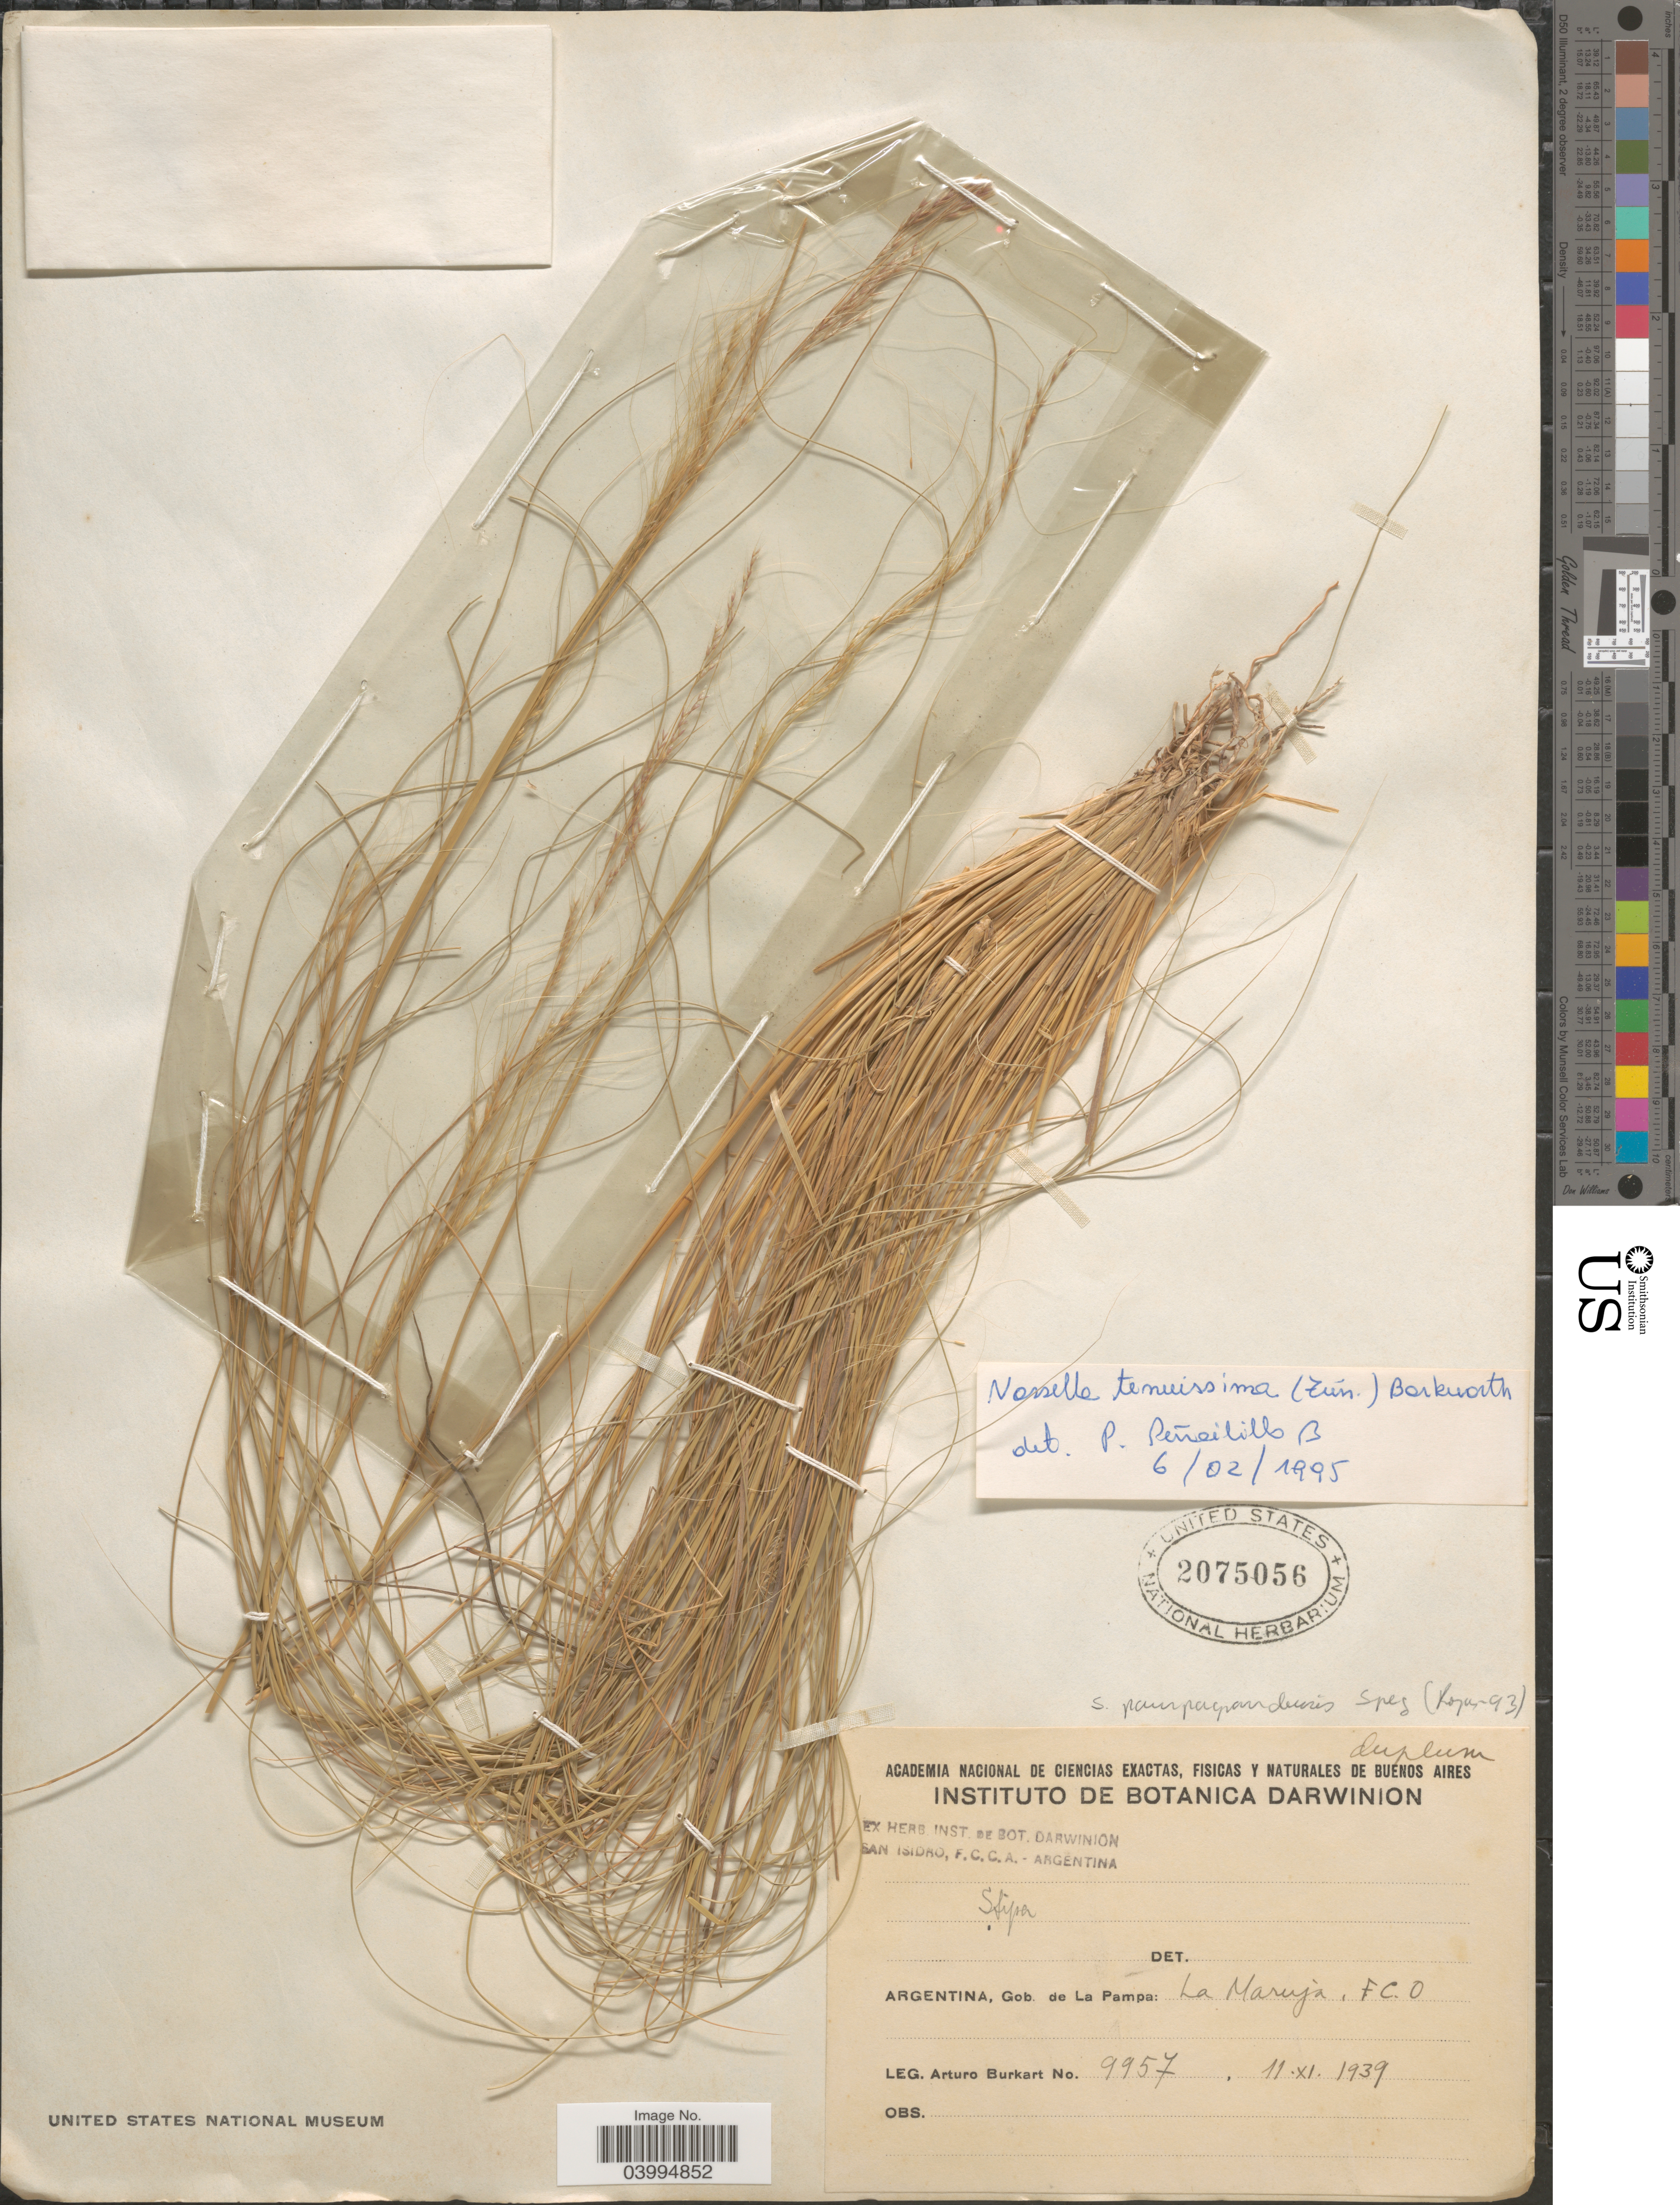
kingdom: Plantae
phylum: Tracheophyta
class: Liliopsida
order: Poales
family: Poaceae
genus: Nassella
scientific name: Nassella tenuissima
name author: (Trin.) Barkworth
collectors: A. E. Burkart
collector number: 9957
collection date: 1939-11-11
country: Argentina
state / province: La Pampa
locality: Gob. de La Pampa: La Maruja, F.C.O.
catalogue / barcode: US 2075056